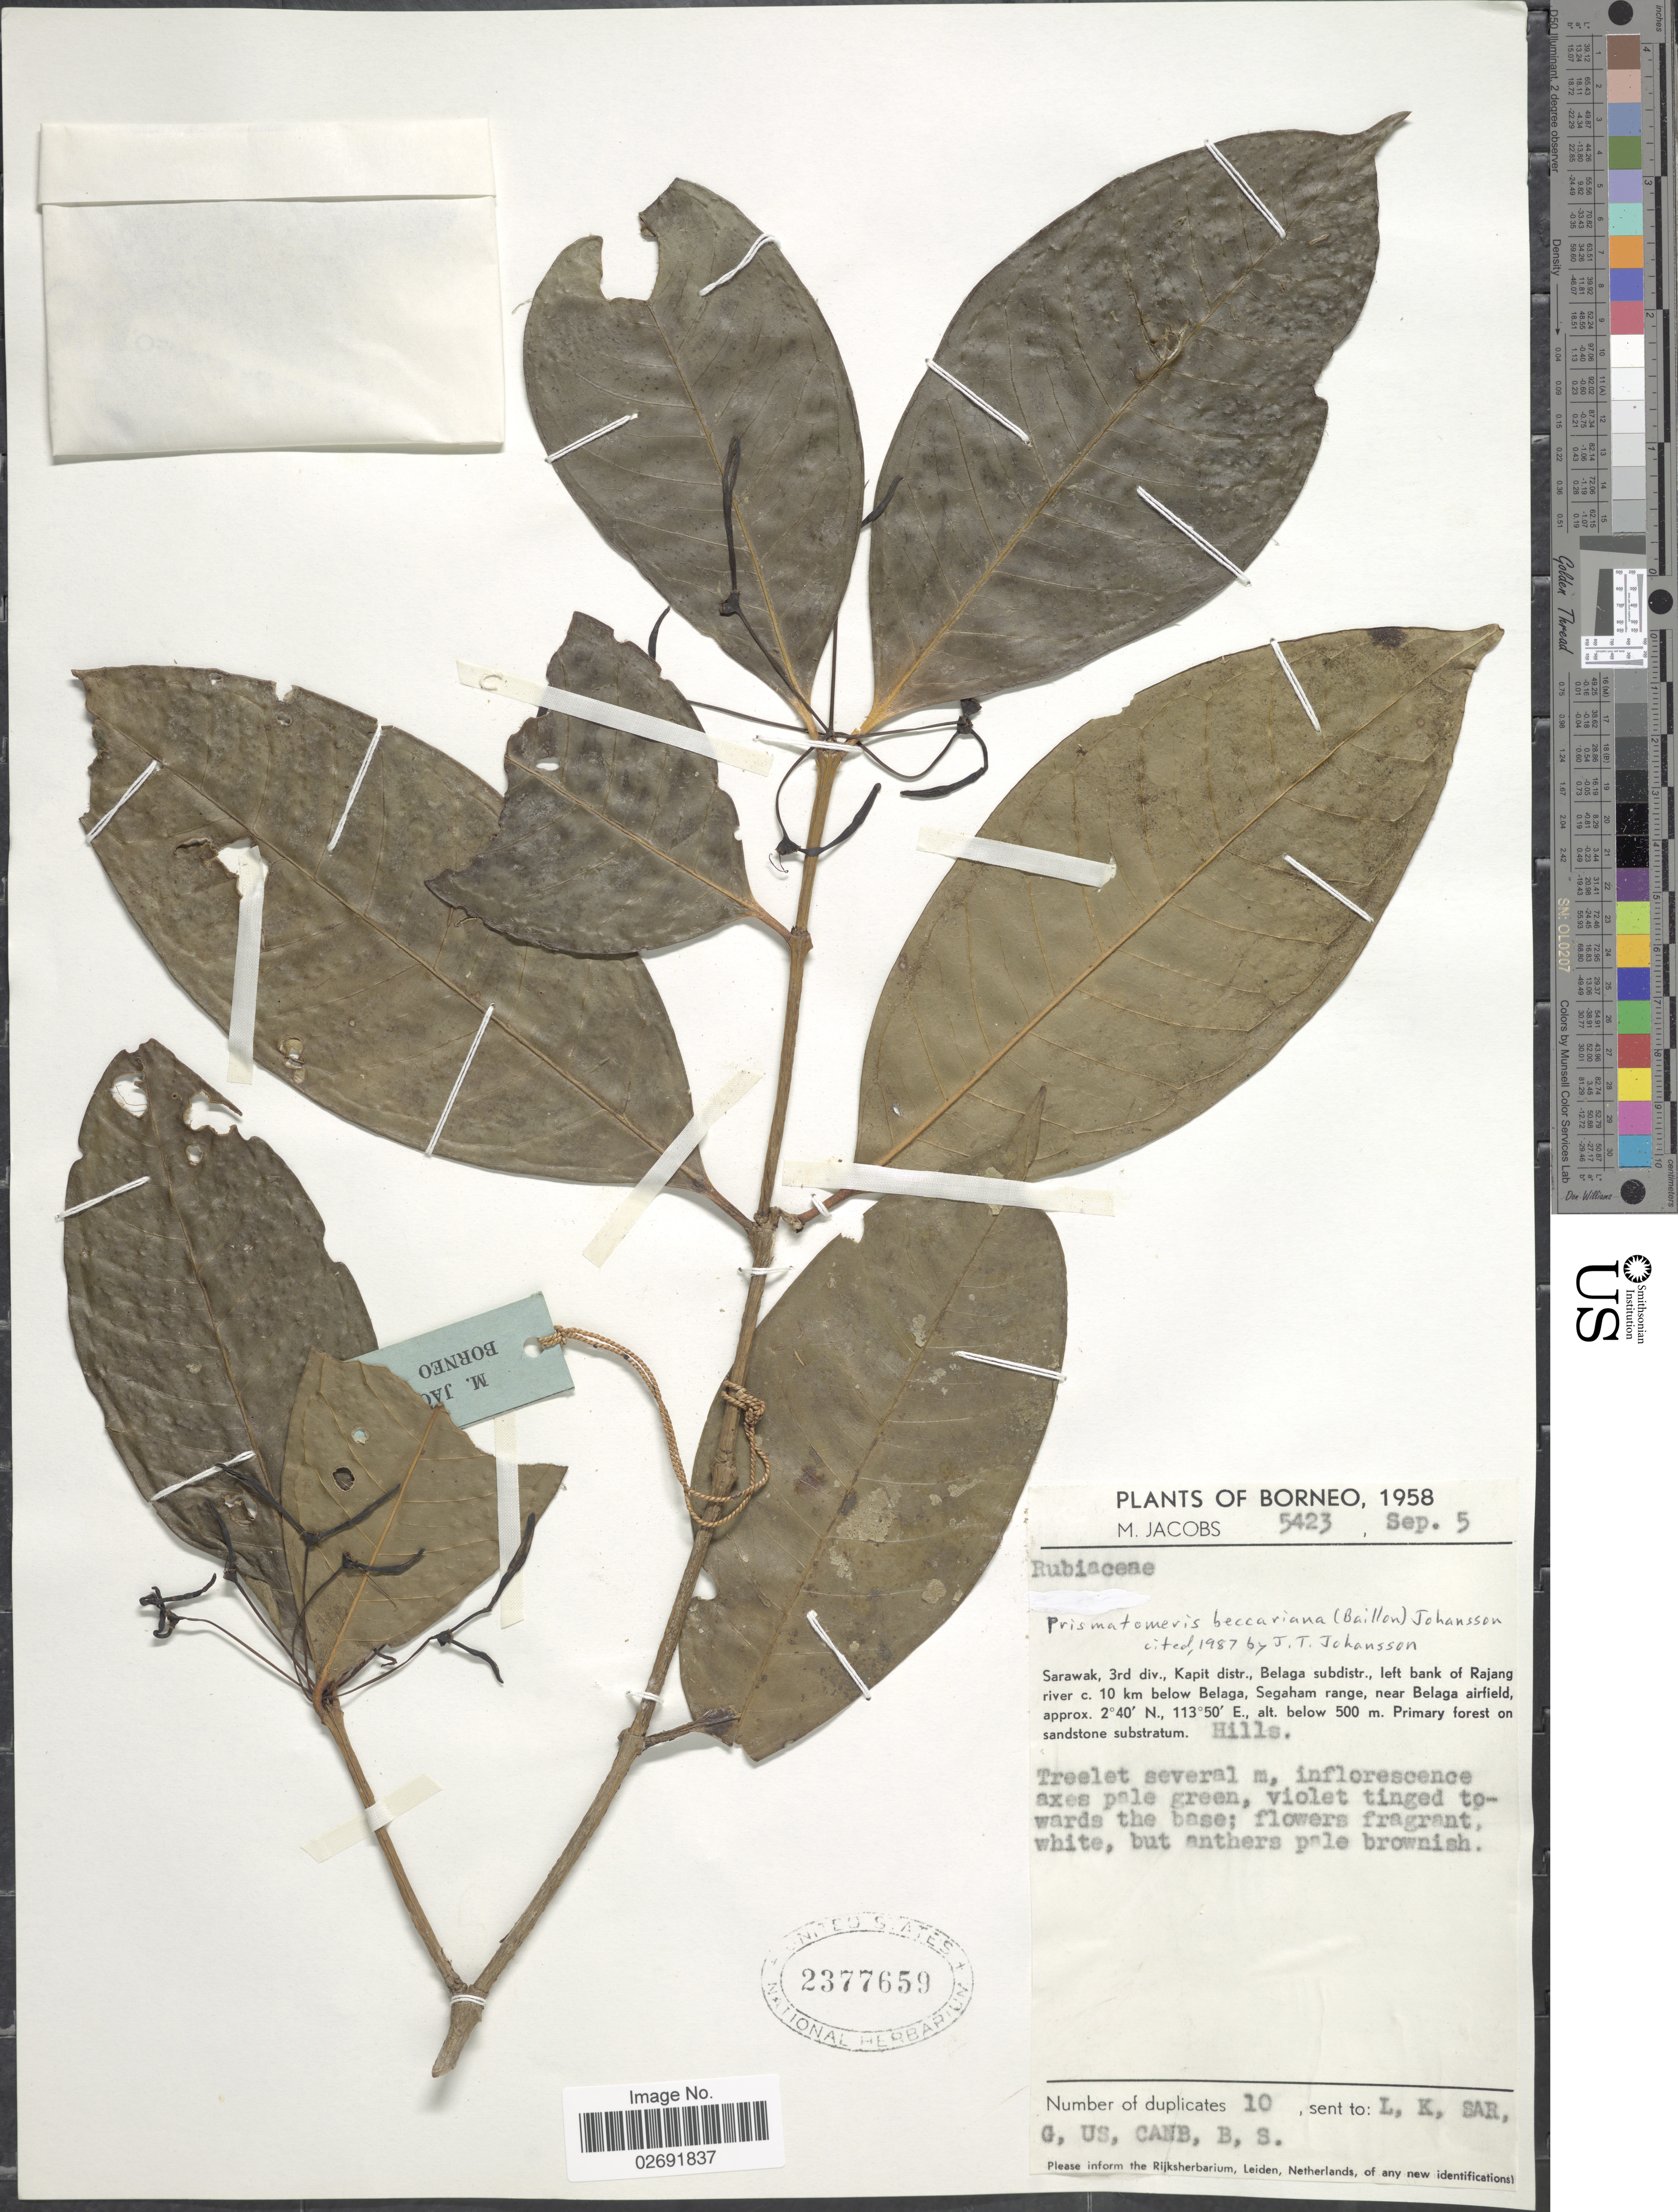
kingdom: Plantae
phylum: Tracheophyta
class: Magnoliopsida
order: Gentianales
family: Rubiaceae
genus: Prismatomeris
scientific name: Prismatomeris beccariana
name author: (Baill. ex K. Schum.) J.T. Johanss.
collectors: M. Jacobs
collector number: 5423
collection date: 1958-09-05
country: Malaysia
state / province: Sarawak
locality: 3rd div., Kapit distr., Belaga subdistr., left bank of Rajang river c. 10 km below Belaga, Segaham range, near Belaga airfield. Primary forest on sandstone substratum. Hills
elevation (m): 500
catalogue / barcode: US 2377659